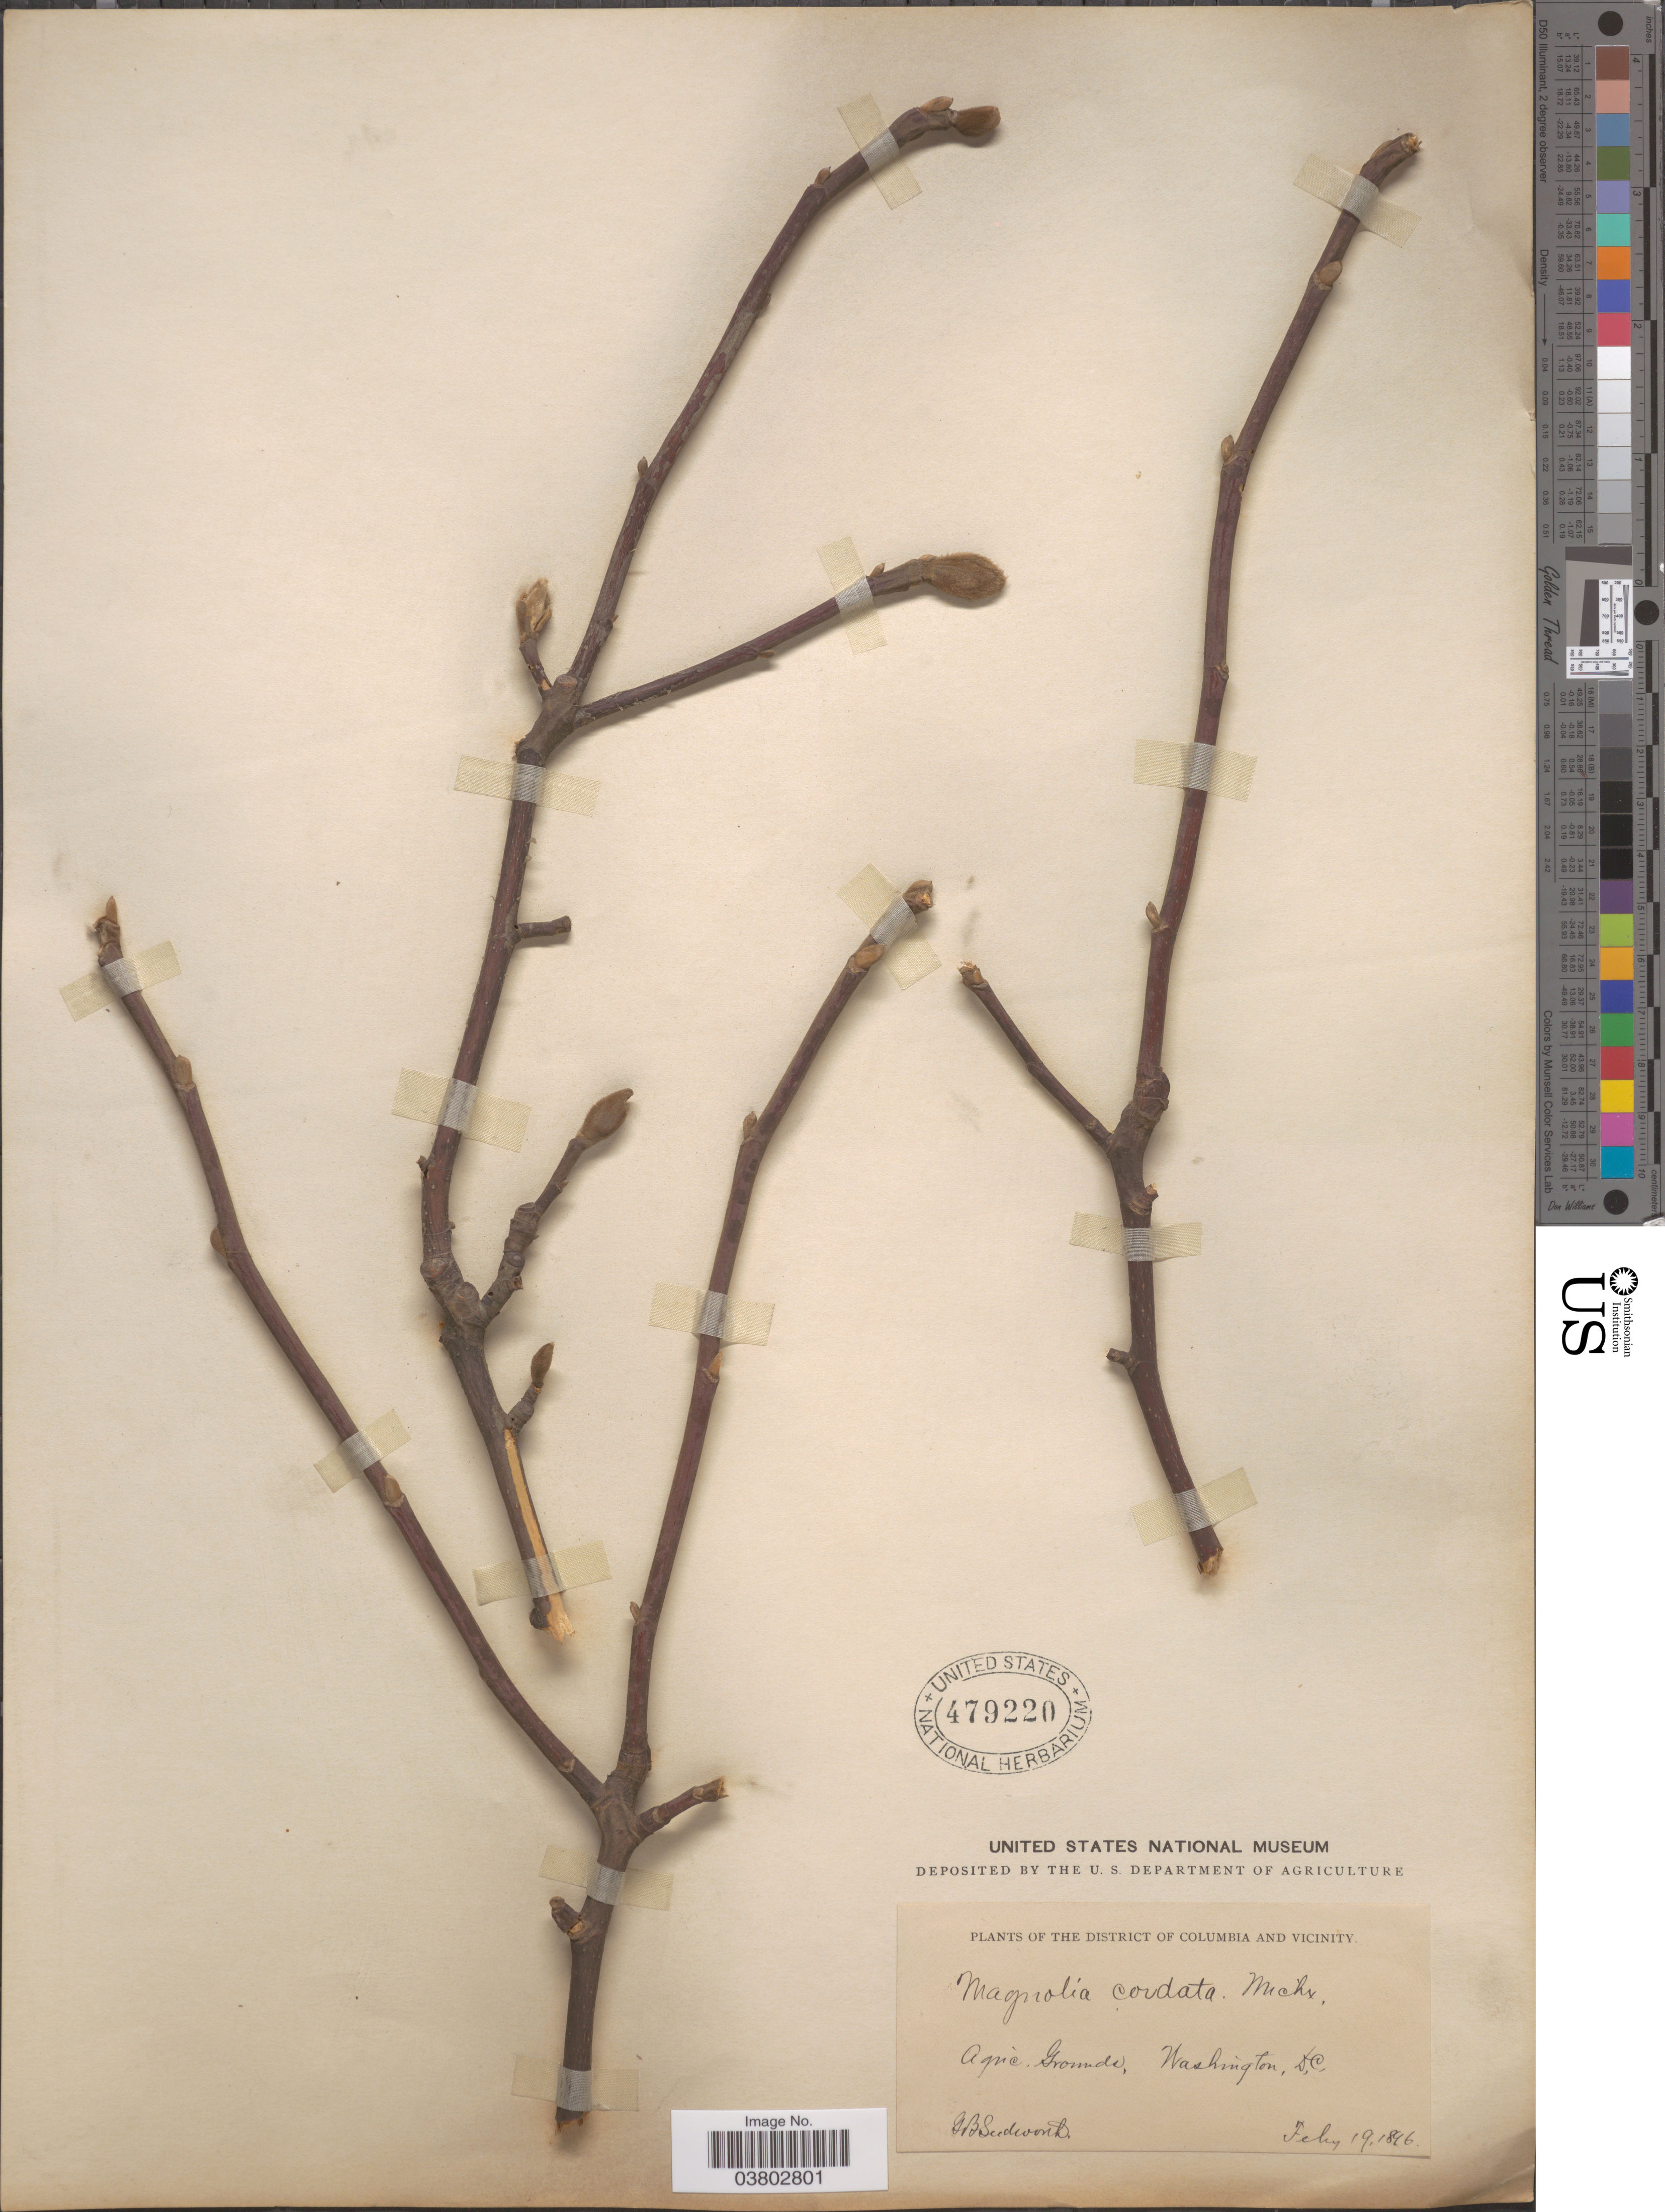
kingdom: Plantae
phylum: Tracheophyta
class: Magnoliopsida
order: Magnoliales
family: Magnoliaceae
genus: Magnolia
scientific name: Magnolia cordata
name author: Michx.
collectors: G. B. Sudworth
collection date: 1896-02-19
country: United States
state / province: District of Columbia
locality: The District of Columbia and Vicinity. Agric. Grounds, Washington.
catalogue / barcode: US 479220